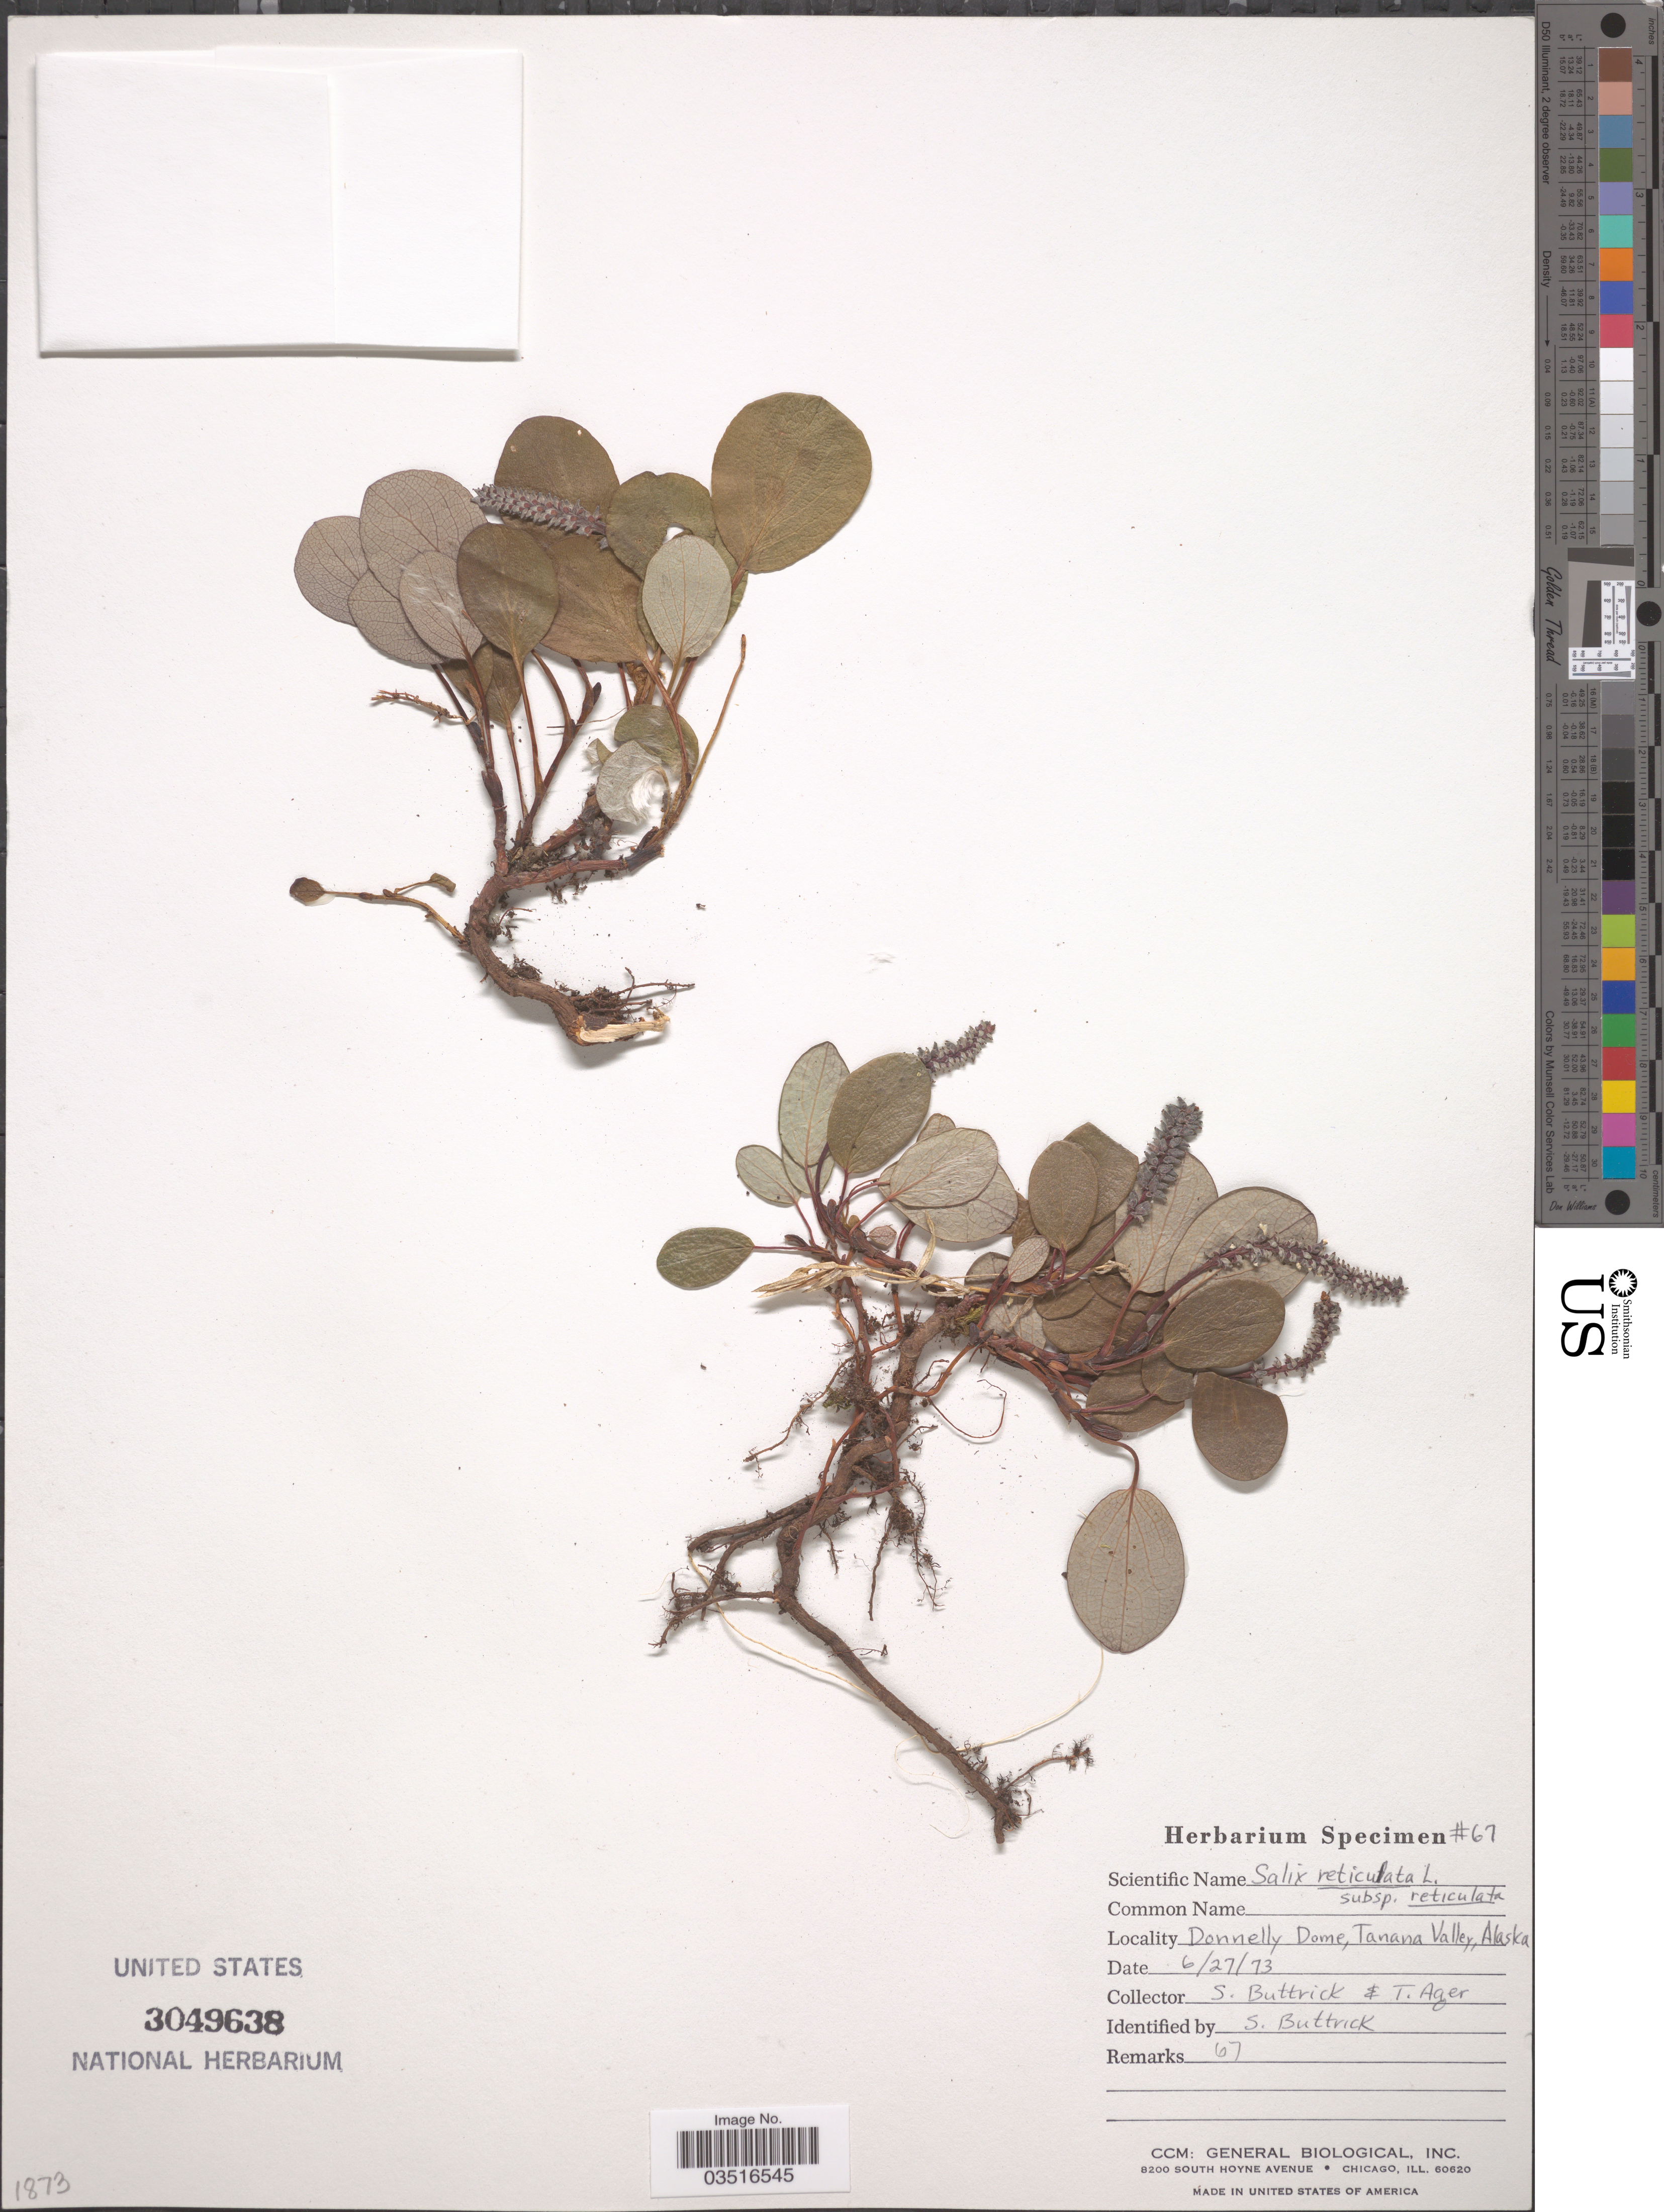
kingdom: Plantae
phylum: Tracheophyta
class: Magnoliopsida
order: Malpighiales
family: Salicaceae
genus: Salix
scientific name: Salix reticulata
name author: L.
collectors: S. Buttrick & T. Ager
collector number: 67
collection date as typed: Transcribed d/m/y: 27/6/73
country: United States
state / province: Alaska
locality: Donnelly Dome, Tanana Valley.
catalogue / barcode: US 3049638